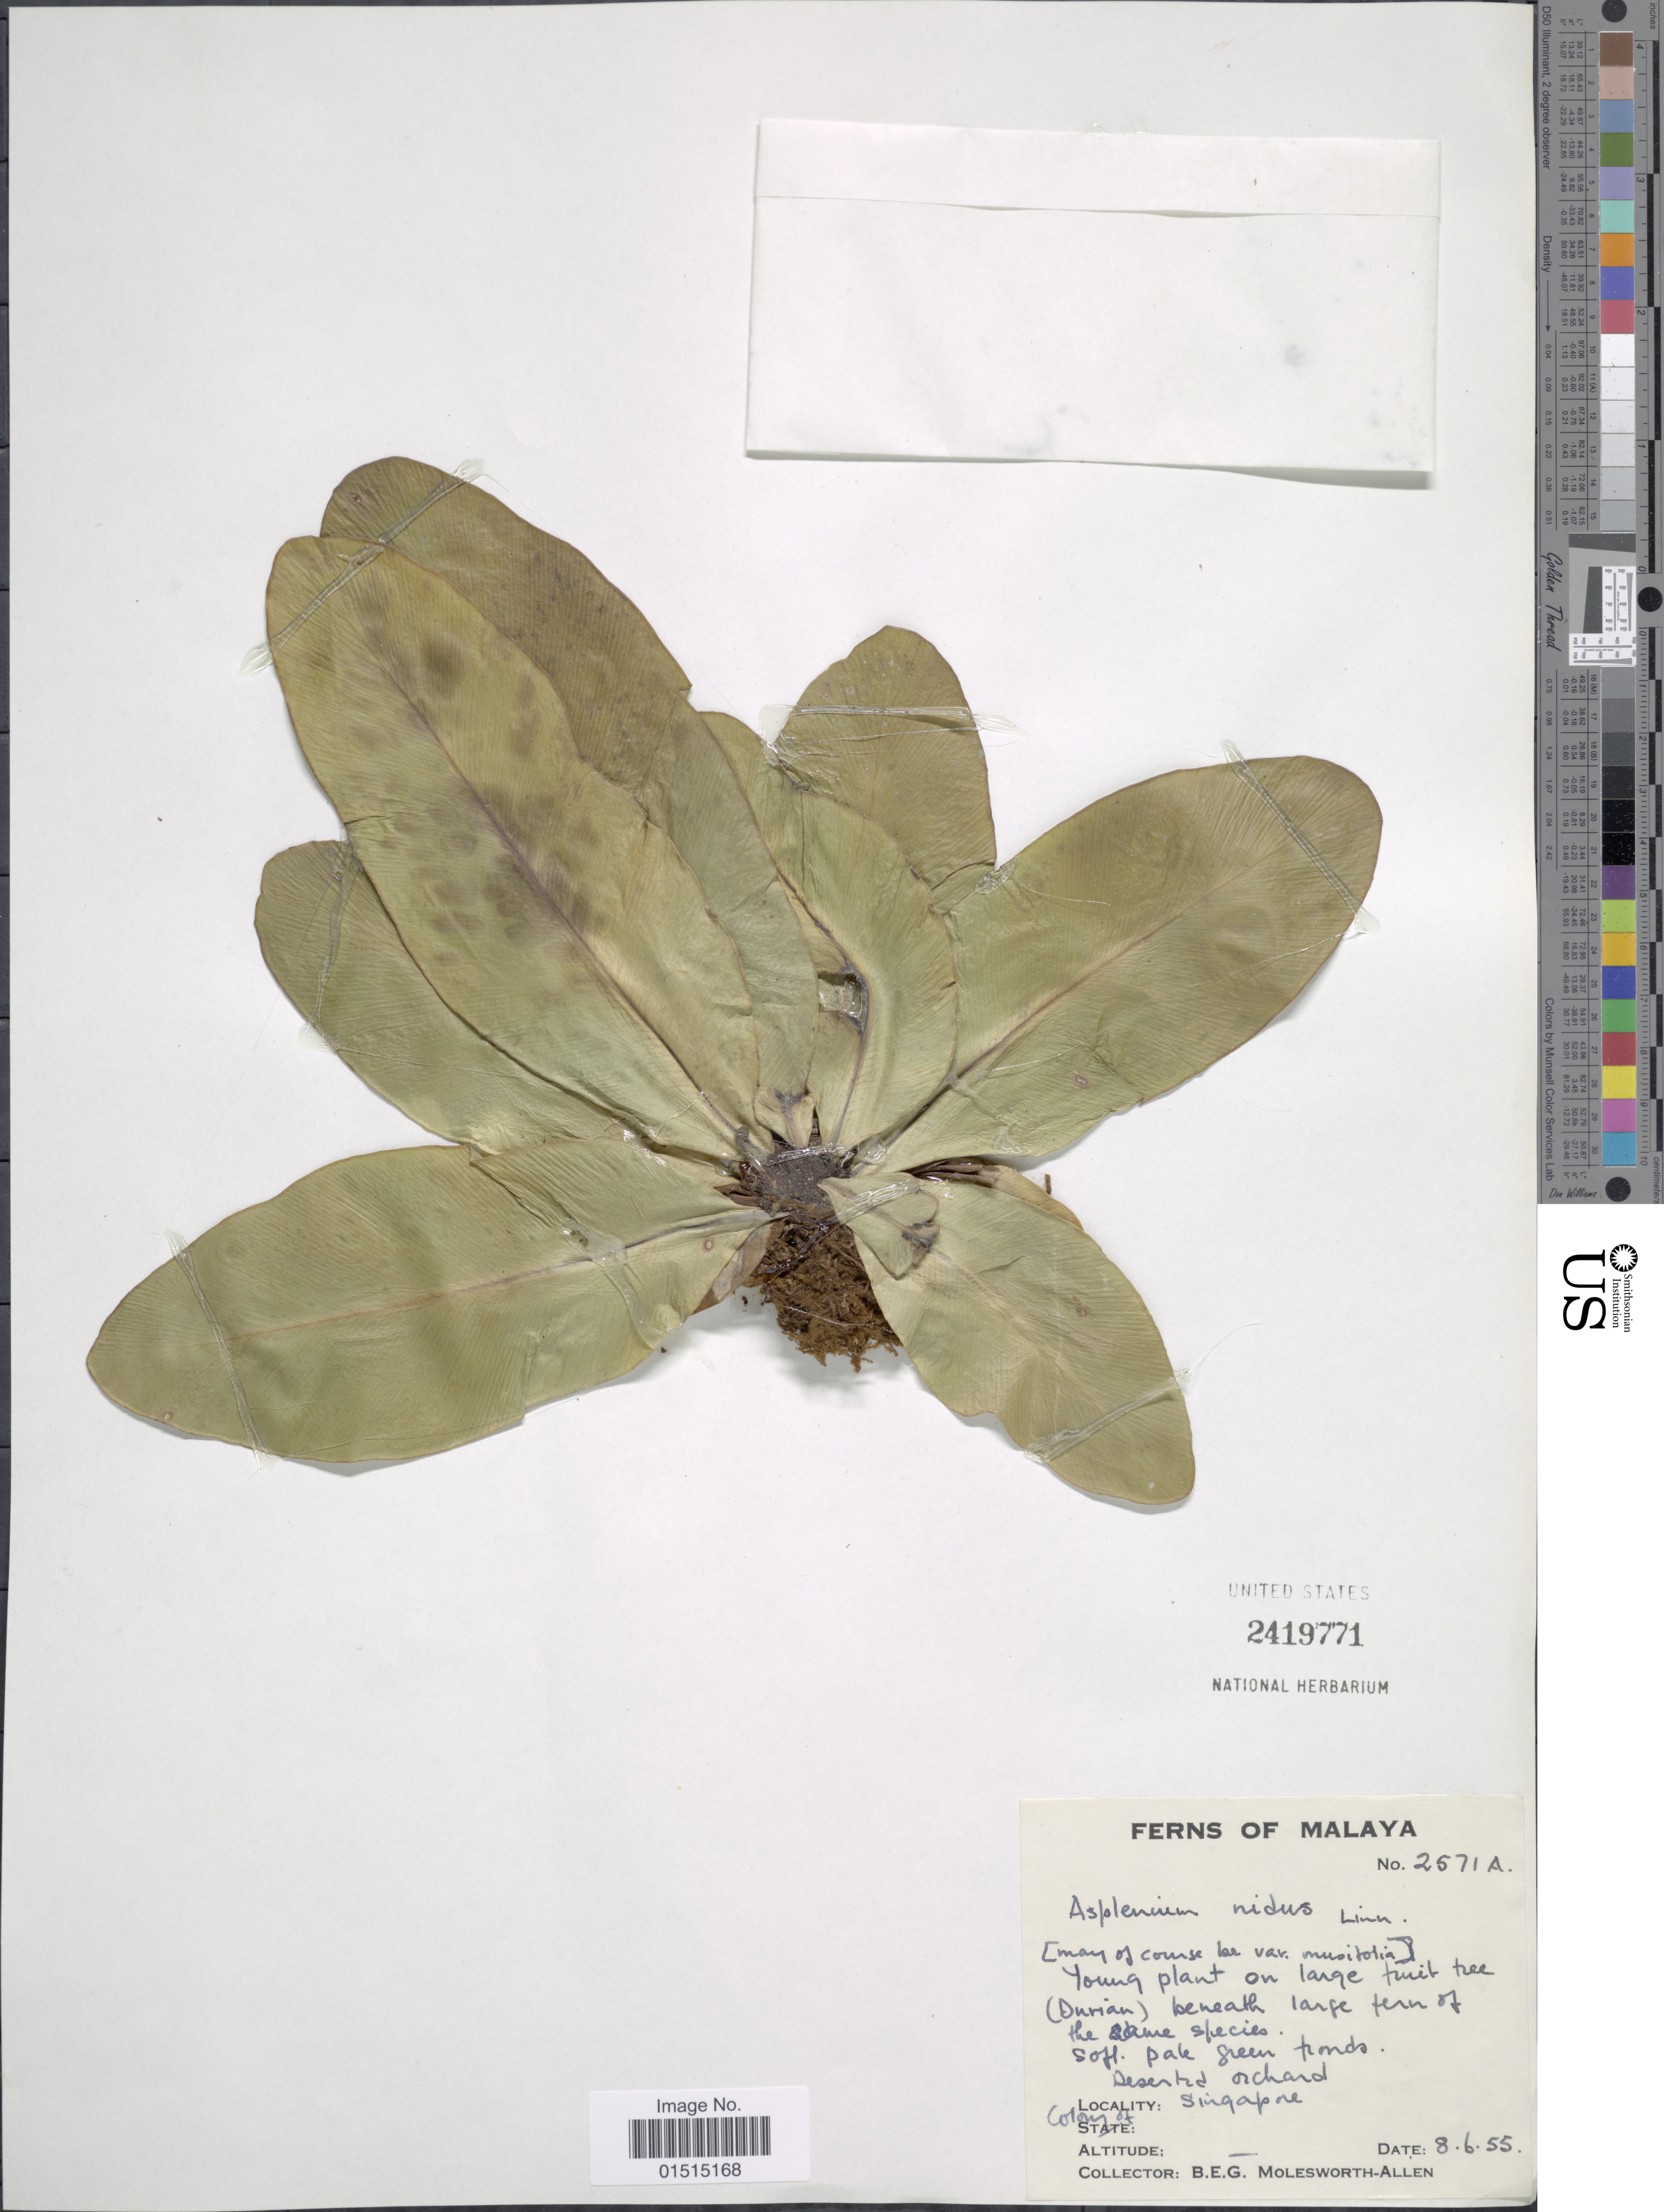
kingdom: Plantae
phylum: Tracheophyta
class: Polypodiopsida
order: Polypodiales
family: Aspleniaceae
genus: Asplenium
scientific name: Asplenium nidus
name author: L.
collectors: B. E. G. Molesworth-Allen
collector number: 2571A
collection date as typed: Transcribed d/m/y: 8/6/55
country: Singapore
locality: Malaya. Singapore.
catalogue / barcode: US 2419771